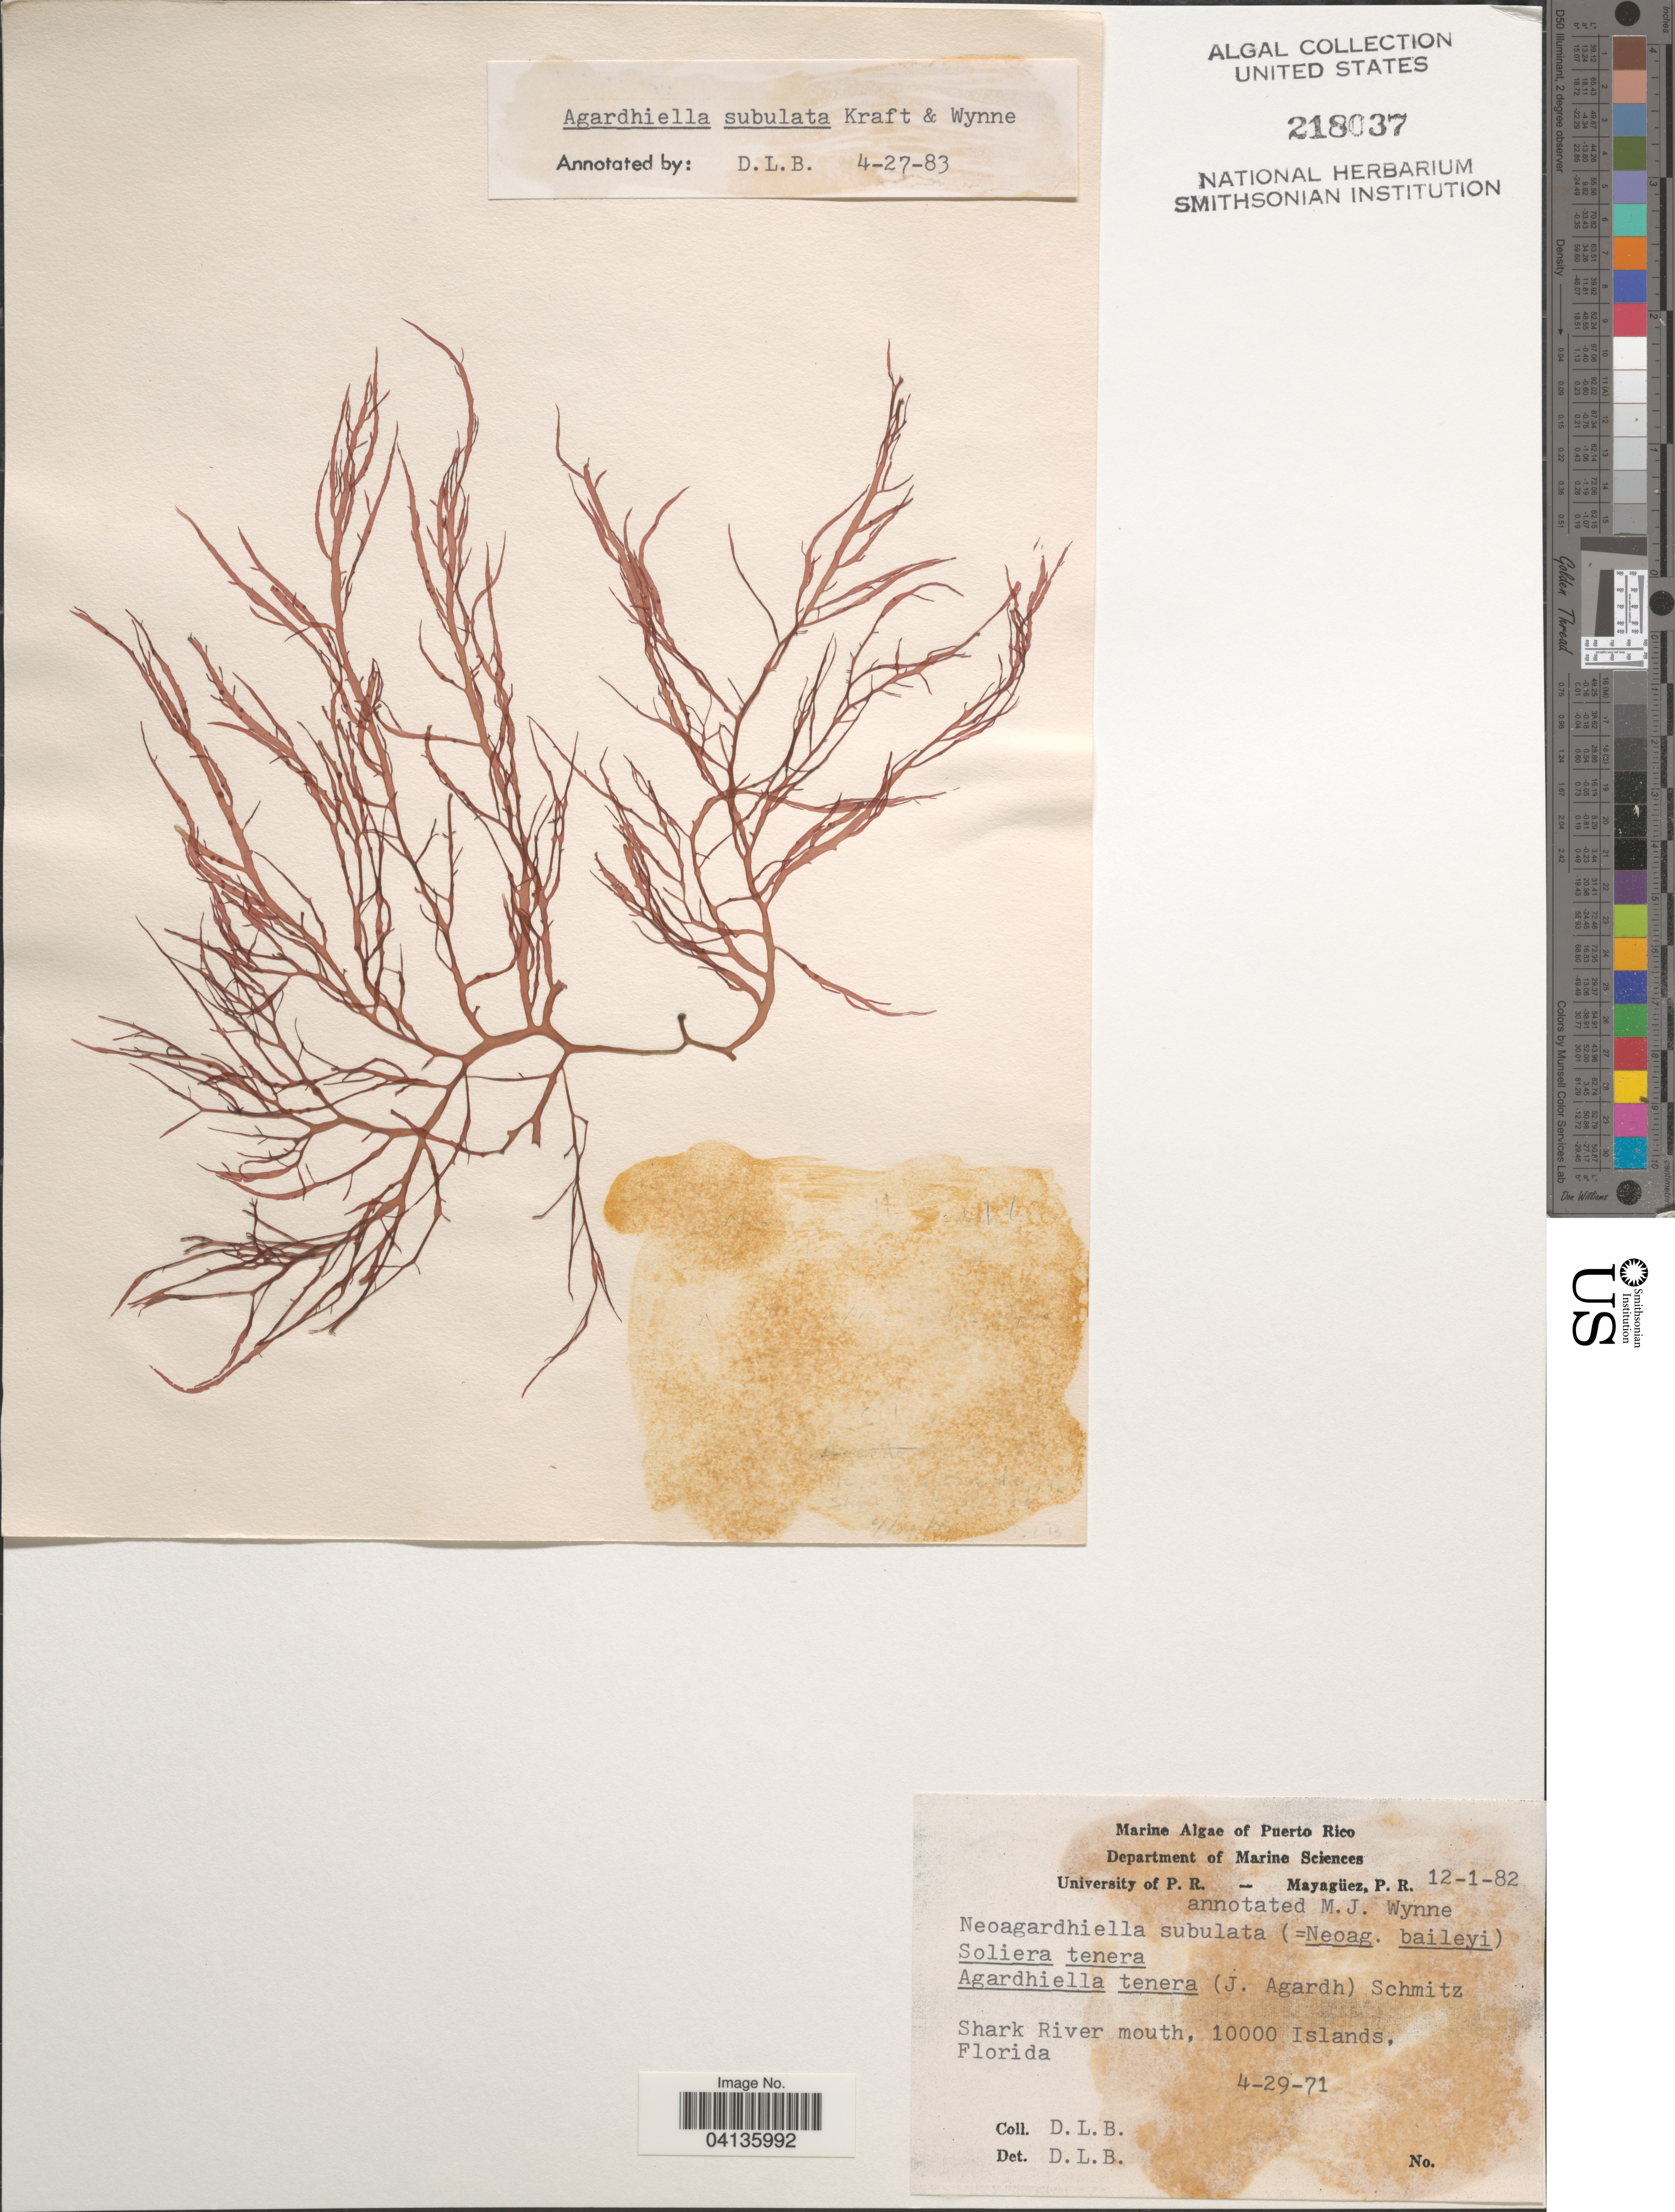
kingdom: Plantae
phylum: Rhodophyta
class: Florideophyceae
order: Gigartinales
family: Solieriaceae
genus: Agardhiella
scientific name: Agardhiella subulata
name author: (C. Agardh) G.T.Kraft & M.J. Wynne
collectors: D. L. B.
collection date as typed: Transcribed d/m/y: 29/4/71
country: United States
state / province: Florida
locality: Shark River mouth, 10000 Islands.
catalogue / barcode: US 218037